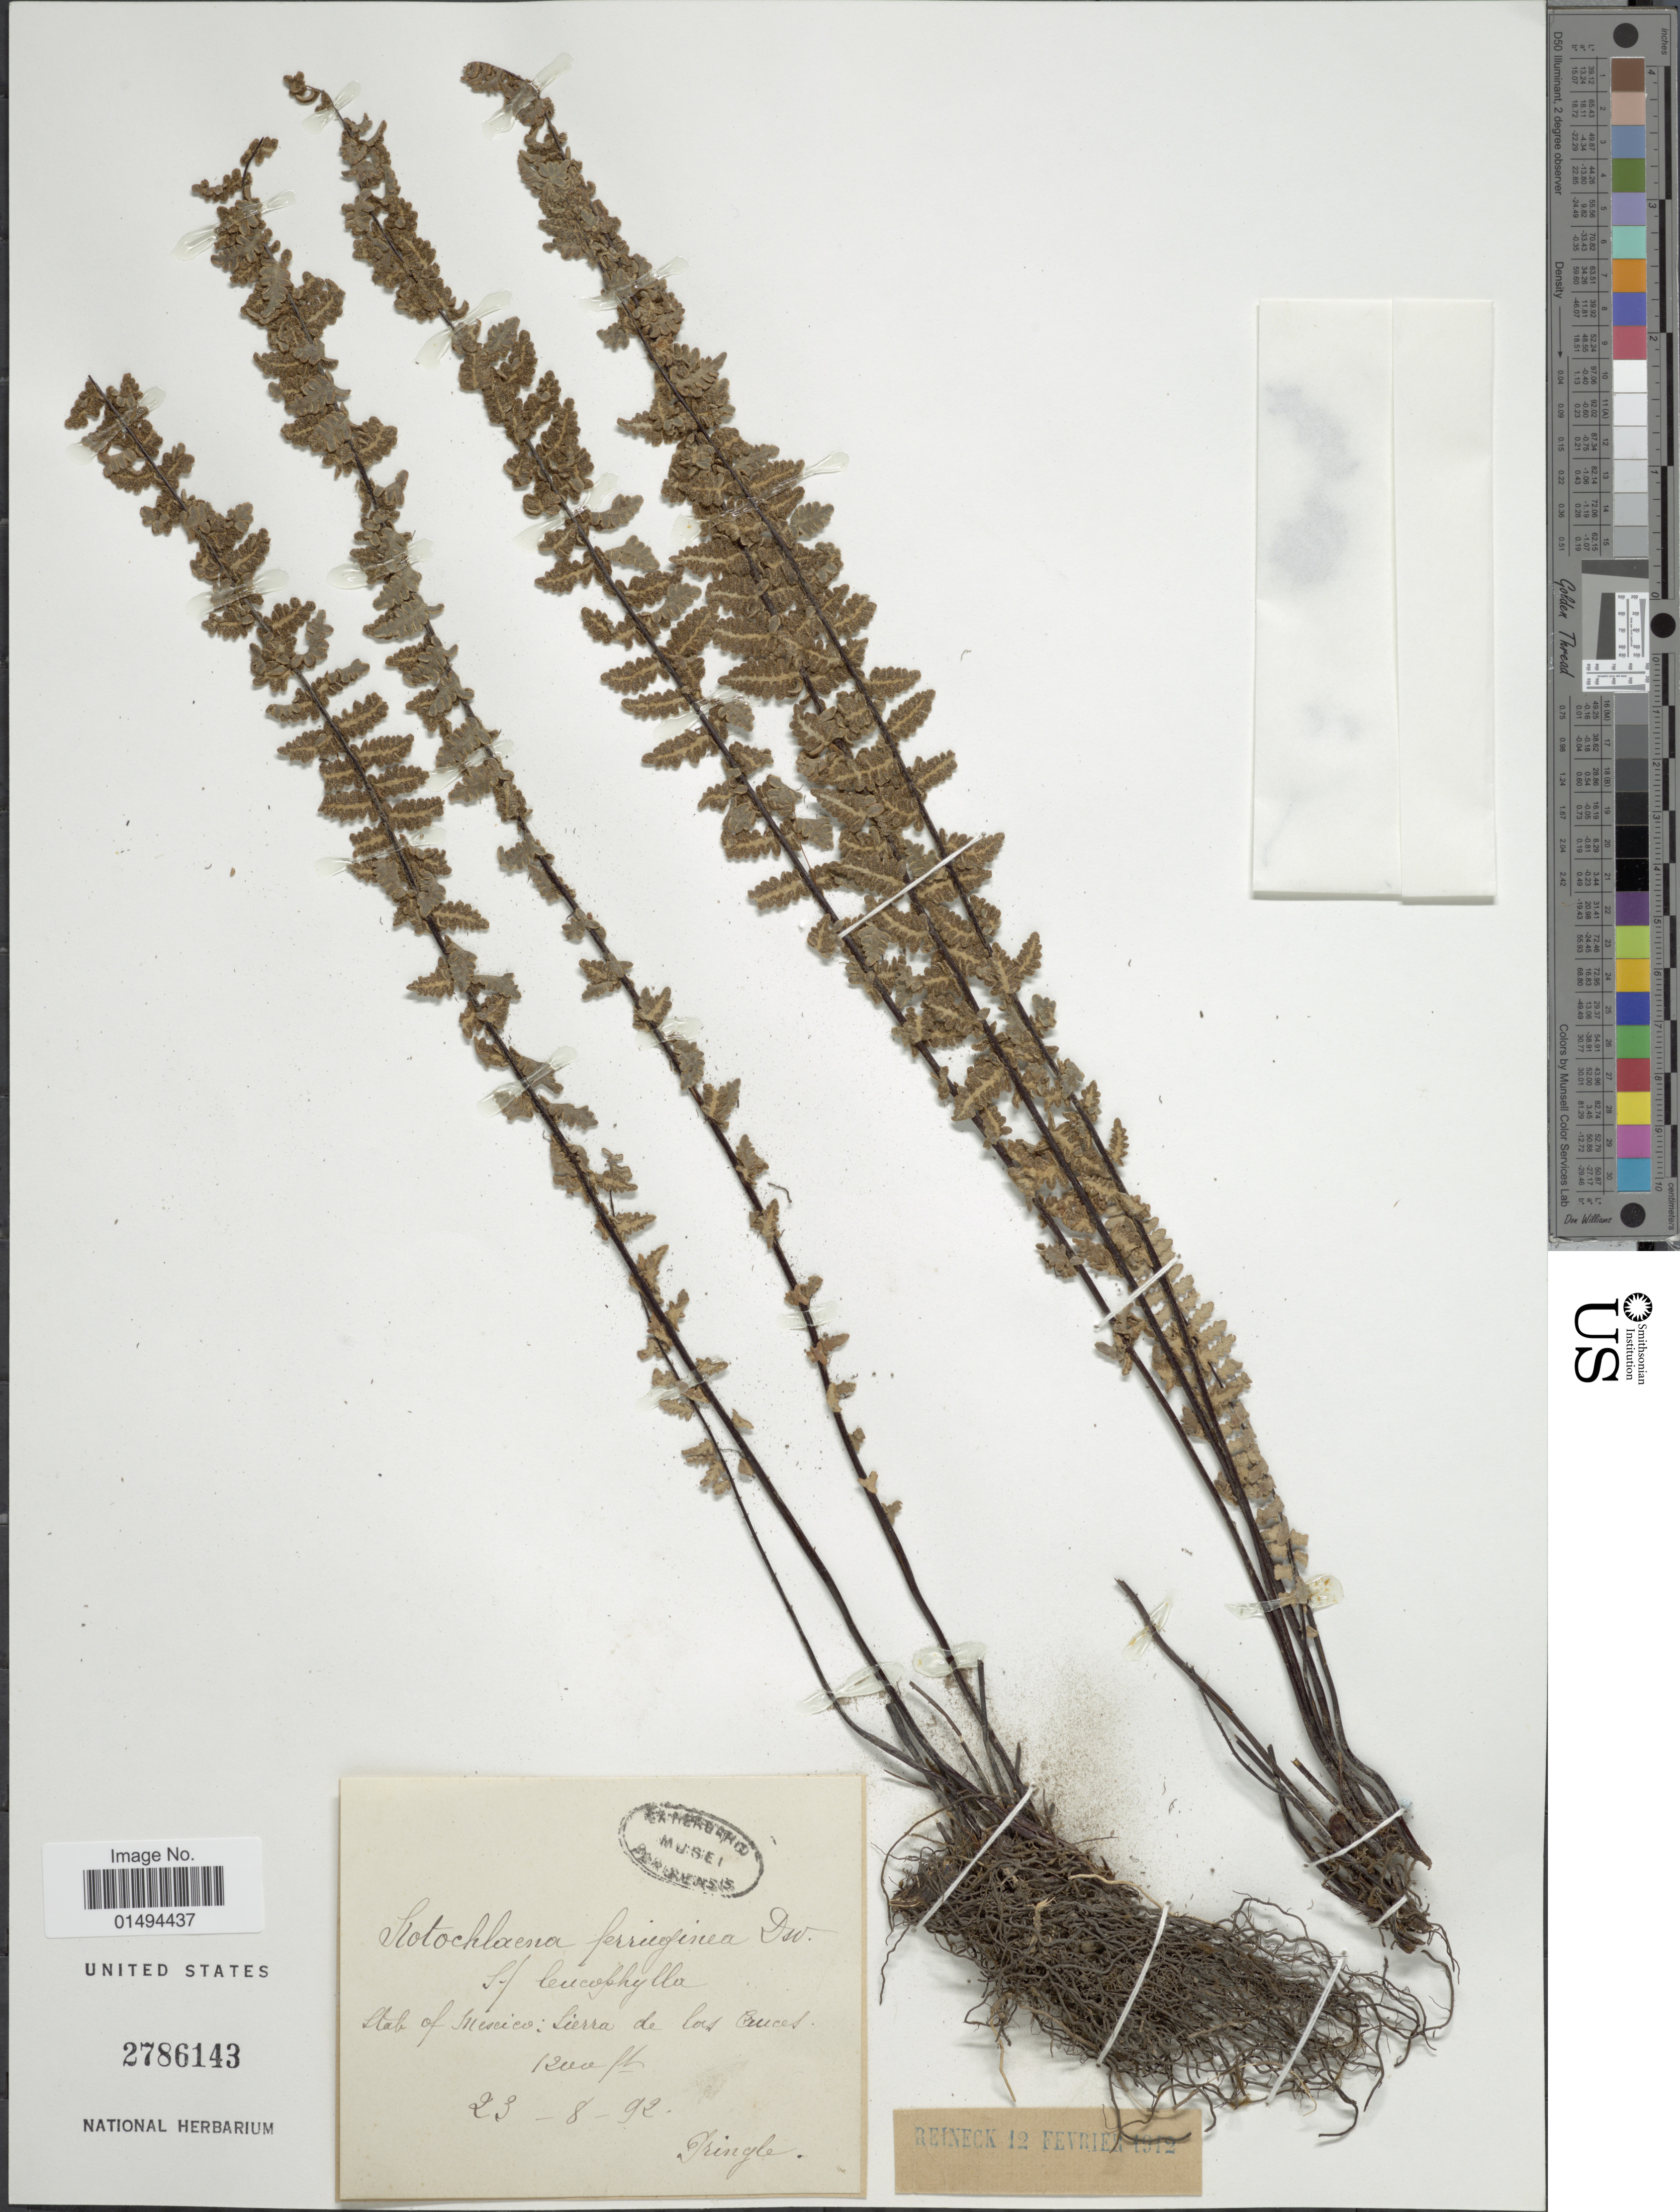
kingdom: Plantae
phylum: Tracheophyta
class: Polypodiopsida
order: Polypodiales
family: Pteridaceae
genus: Myriopteris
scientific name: Myriopteris aurea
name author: (Poir.) Grusz & Windham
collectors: -- Pringle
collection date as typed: Transcribed d/m/y: 23/8/92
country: Mexico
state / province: México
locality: Sierra de los Cruces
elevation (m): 366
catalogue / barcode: US 2786143